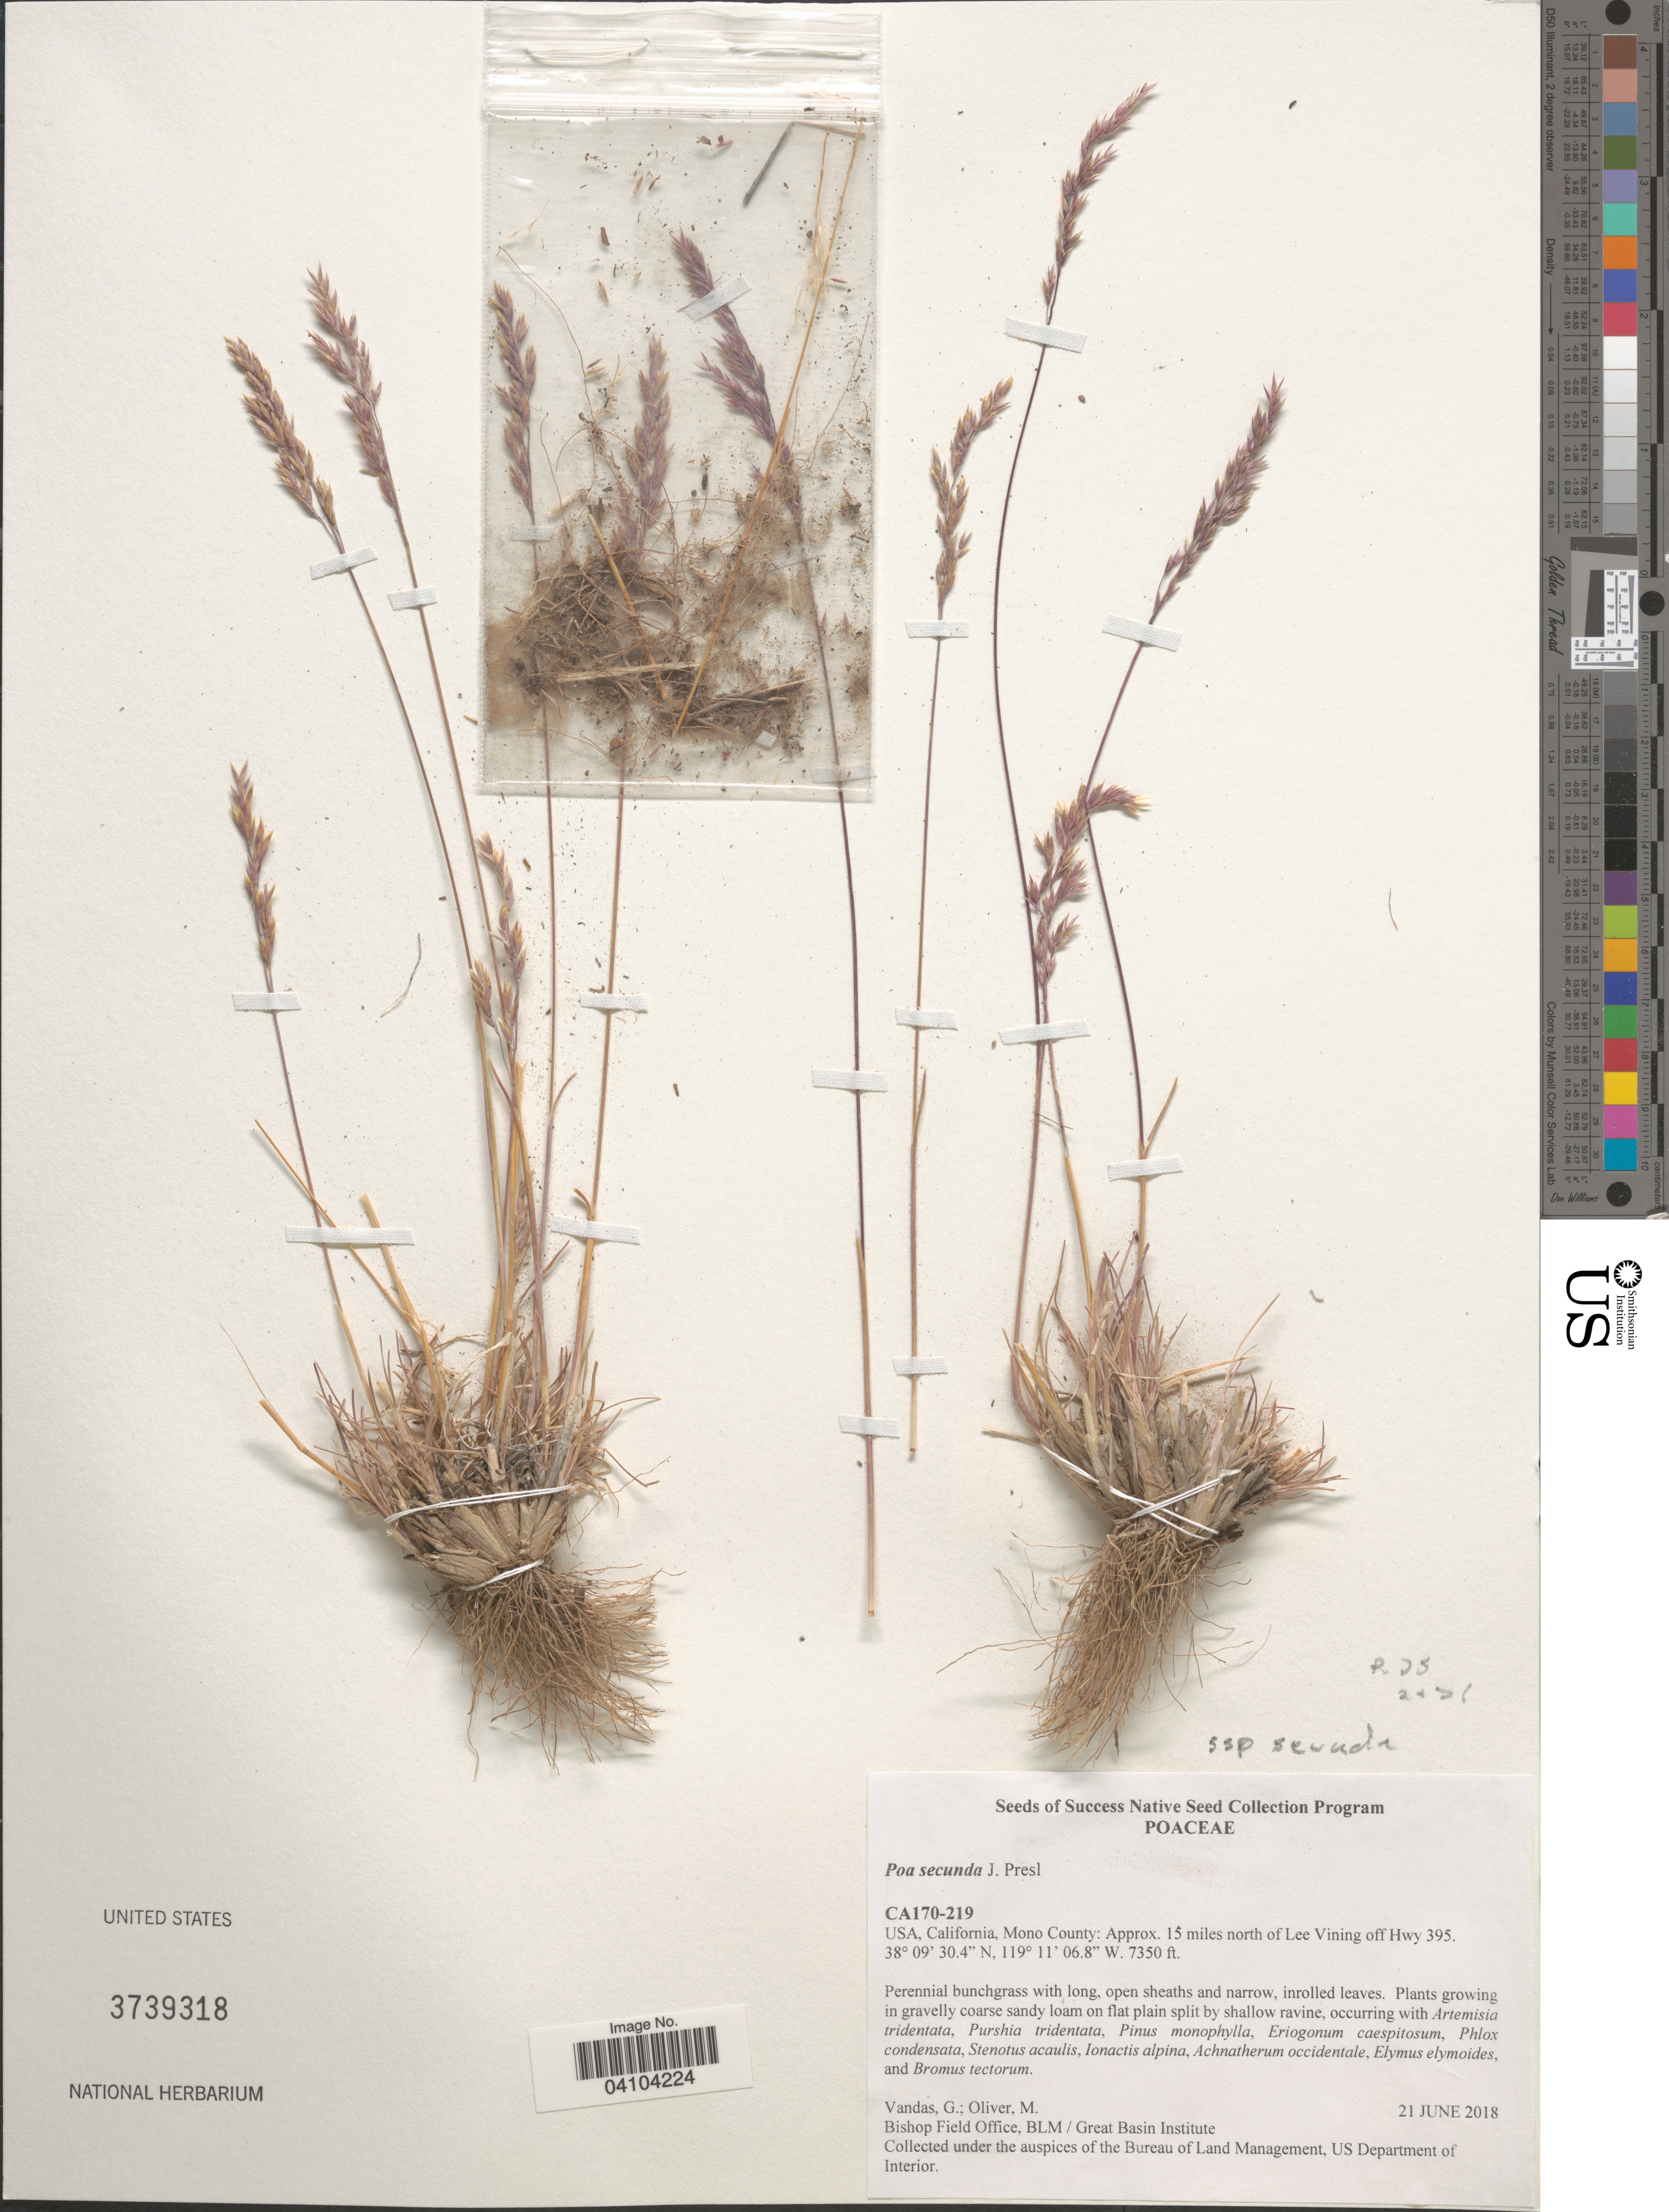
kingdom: Plantae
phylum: Tracheophyta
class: Liliopsida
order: Poales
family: Poaceae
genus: Poa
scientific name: Poa secunda subsp. secunda var. secunda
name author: J. Presl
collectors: G. Vandas & M. Oliver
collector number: CA170-219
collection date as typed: Transcribed d/m/y: 21/6/2018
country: United States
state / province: California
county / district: Mono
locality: Mono County: Approx. 15 miles north of Lee Vining off Hwy 395.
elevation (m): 2240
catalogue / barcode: US 3739318